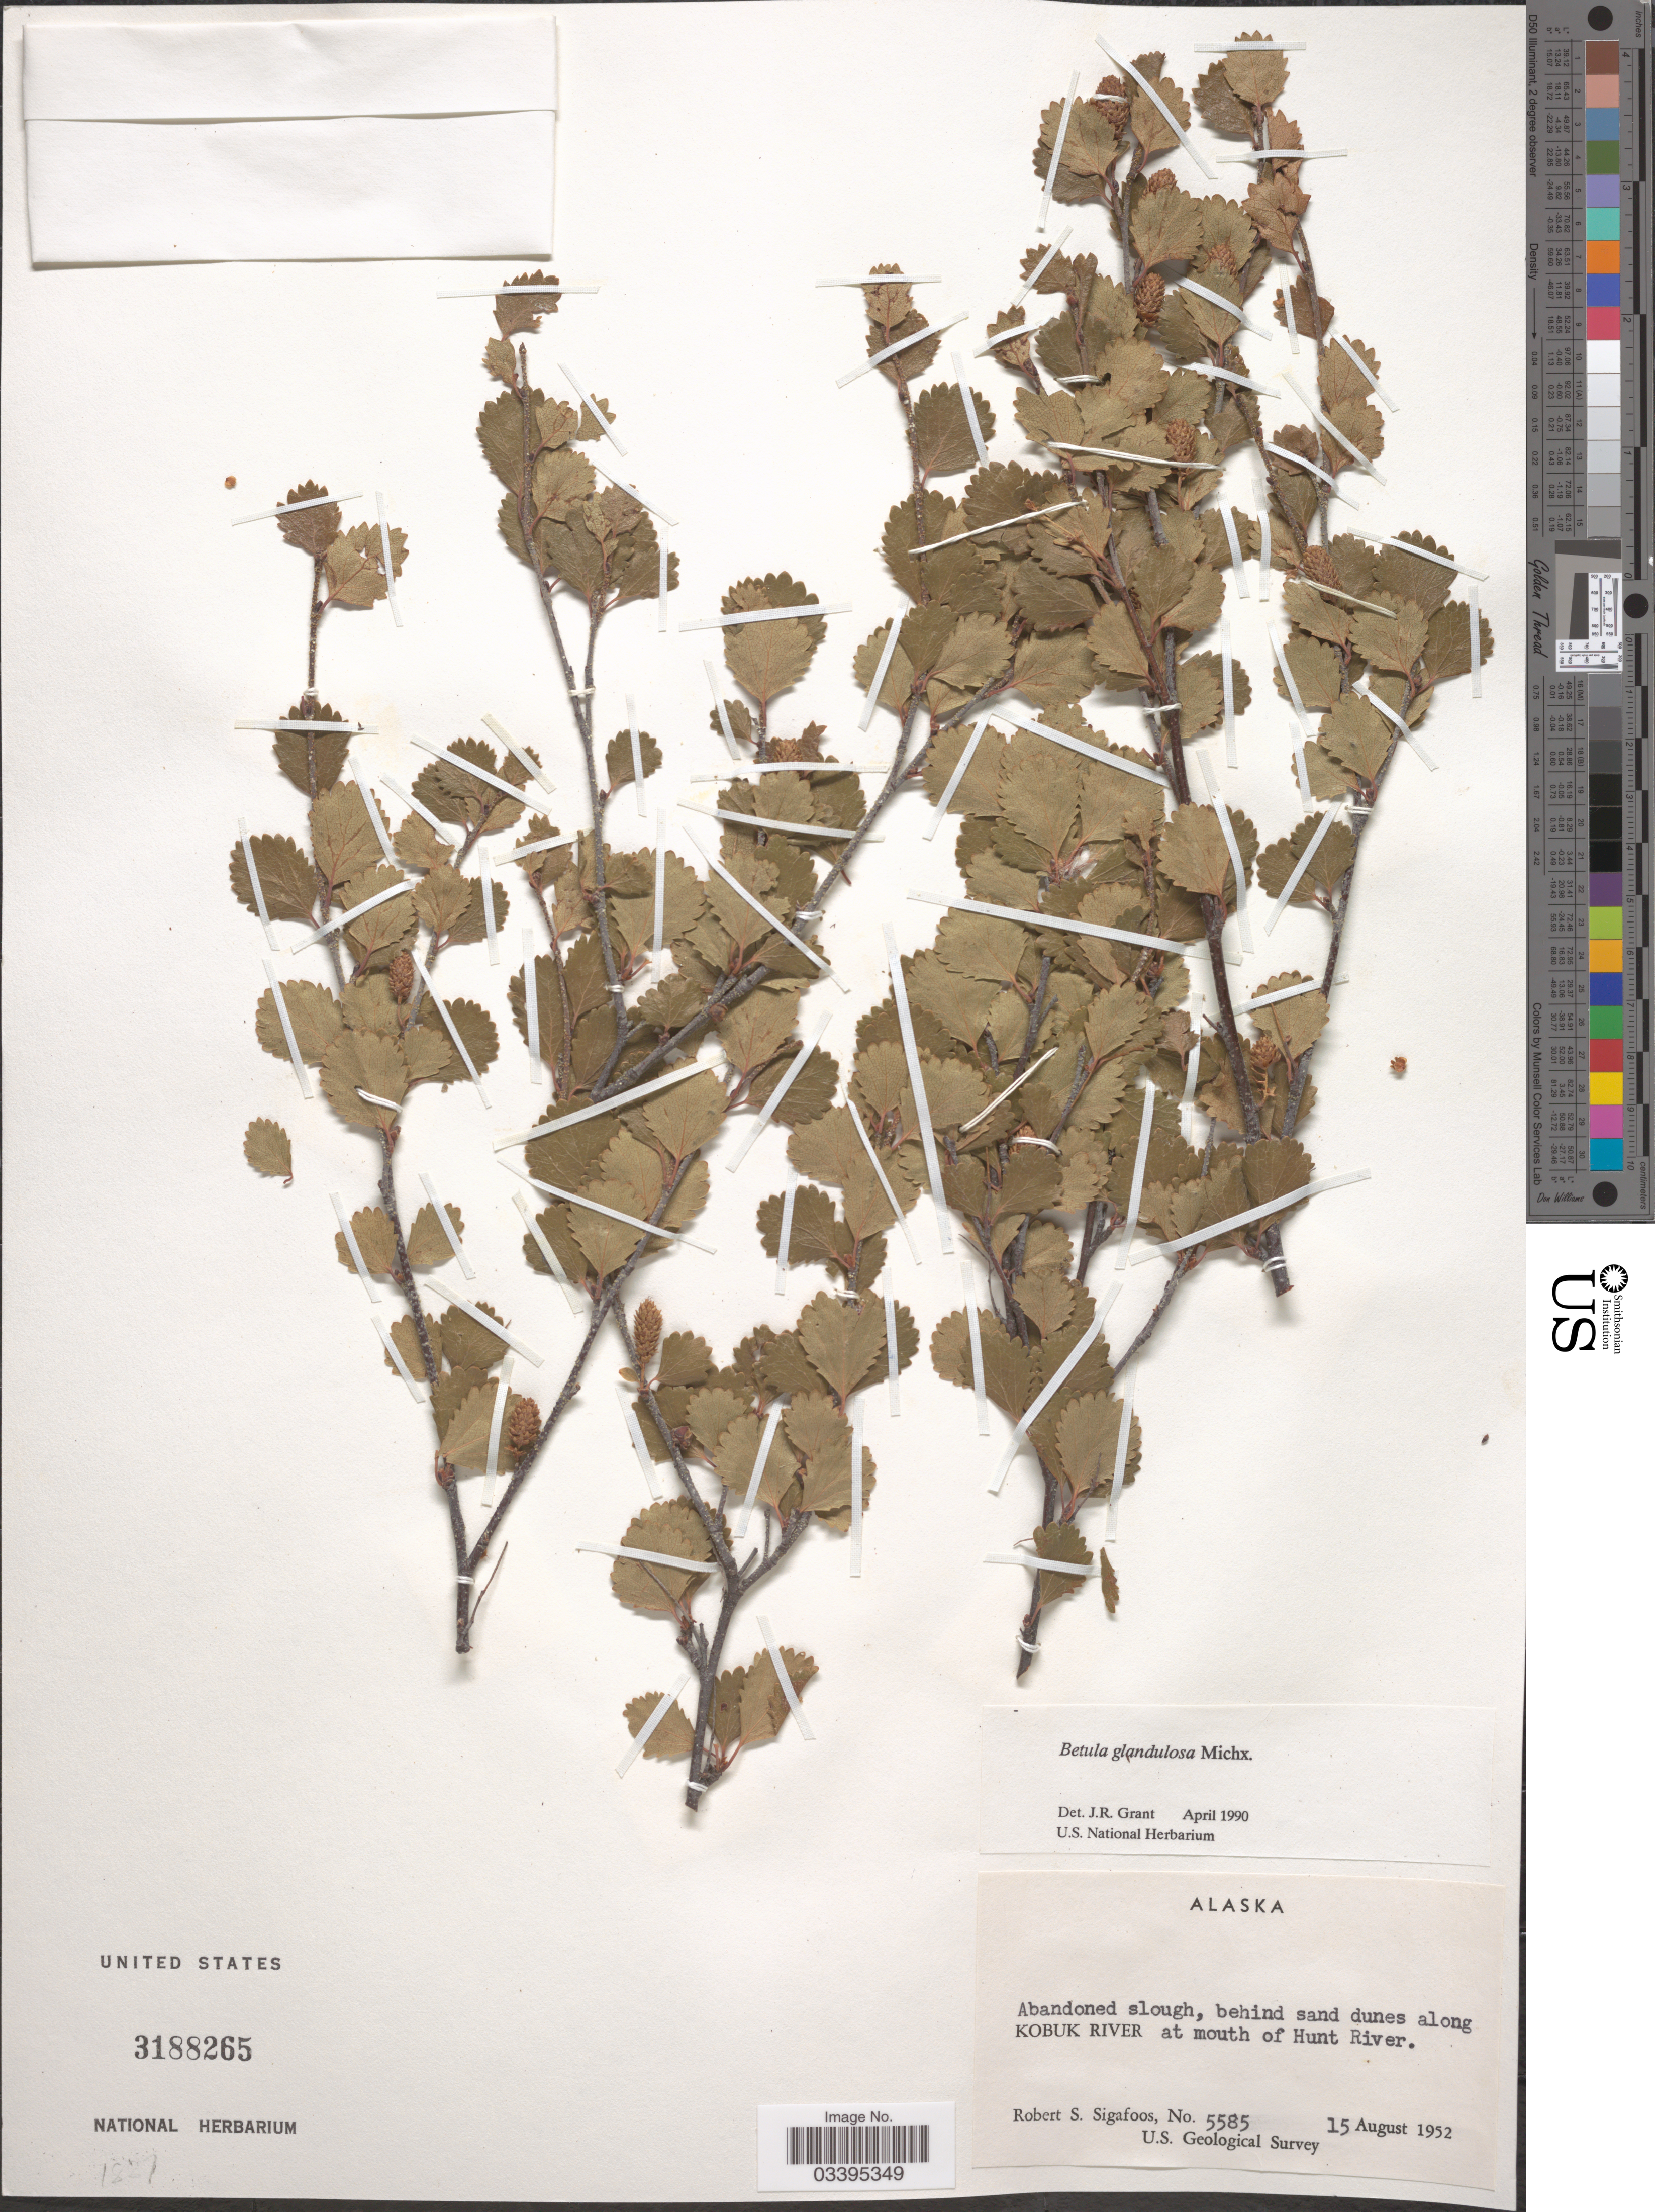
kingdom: Plantae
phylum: Tracheophyta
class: Magnoliopsida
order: Fagales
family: Betulaceae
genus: Betula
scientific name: Betula glandulosa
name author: Michx.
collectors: R. Sigafoos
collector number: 5585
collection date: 1952-08-15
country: United States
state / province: Alaska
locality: Abandoned slough, behind sand dunes along Kobuk River at mouth of Hunt River.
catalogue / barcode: US 3188265